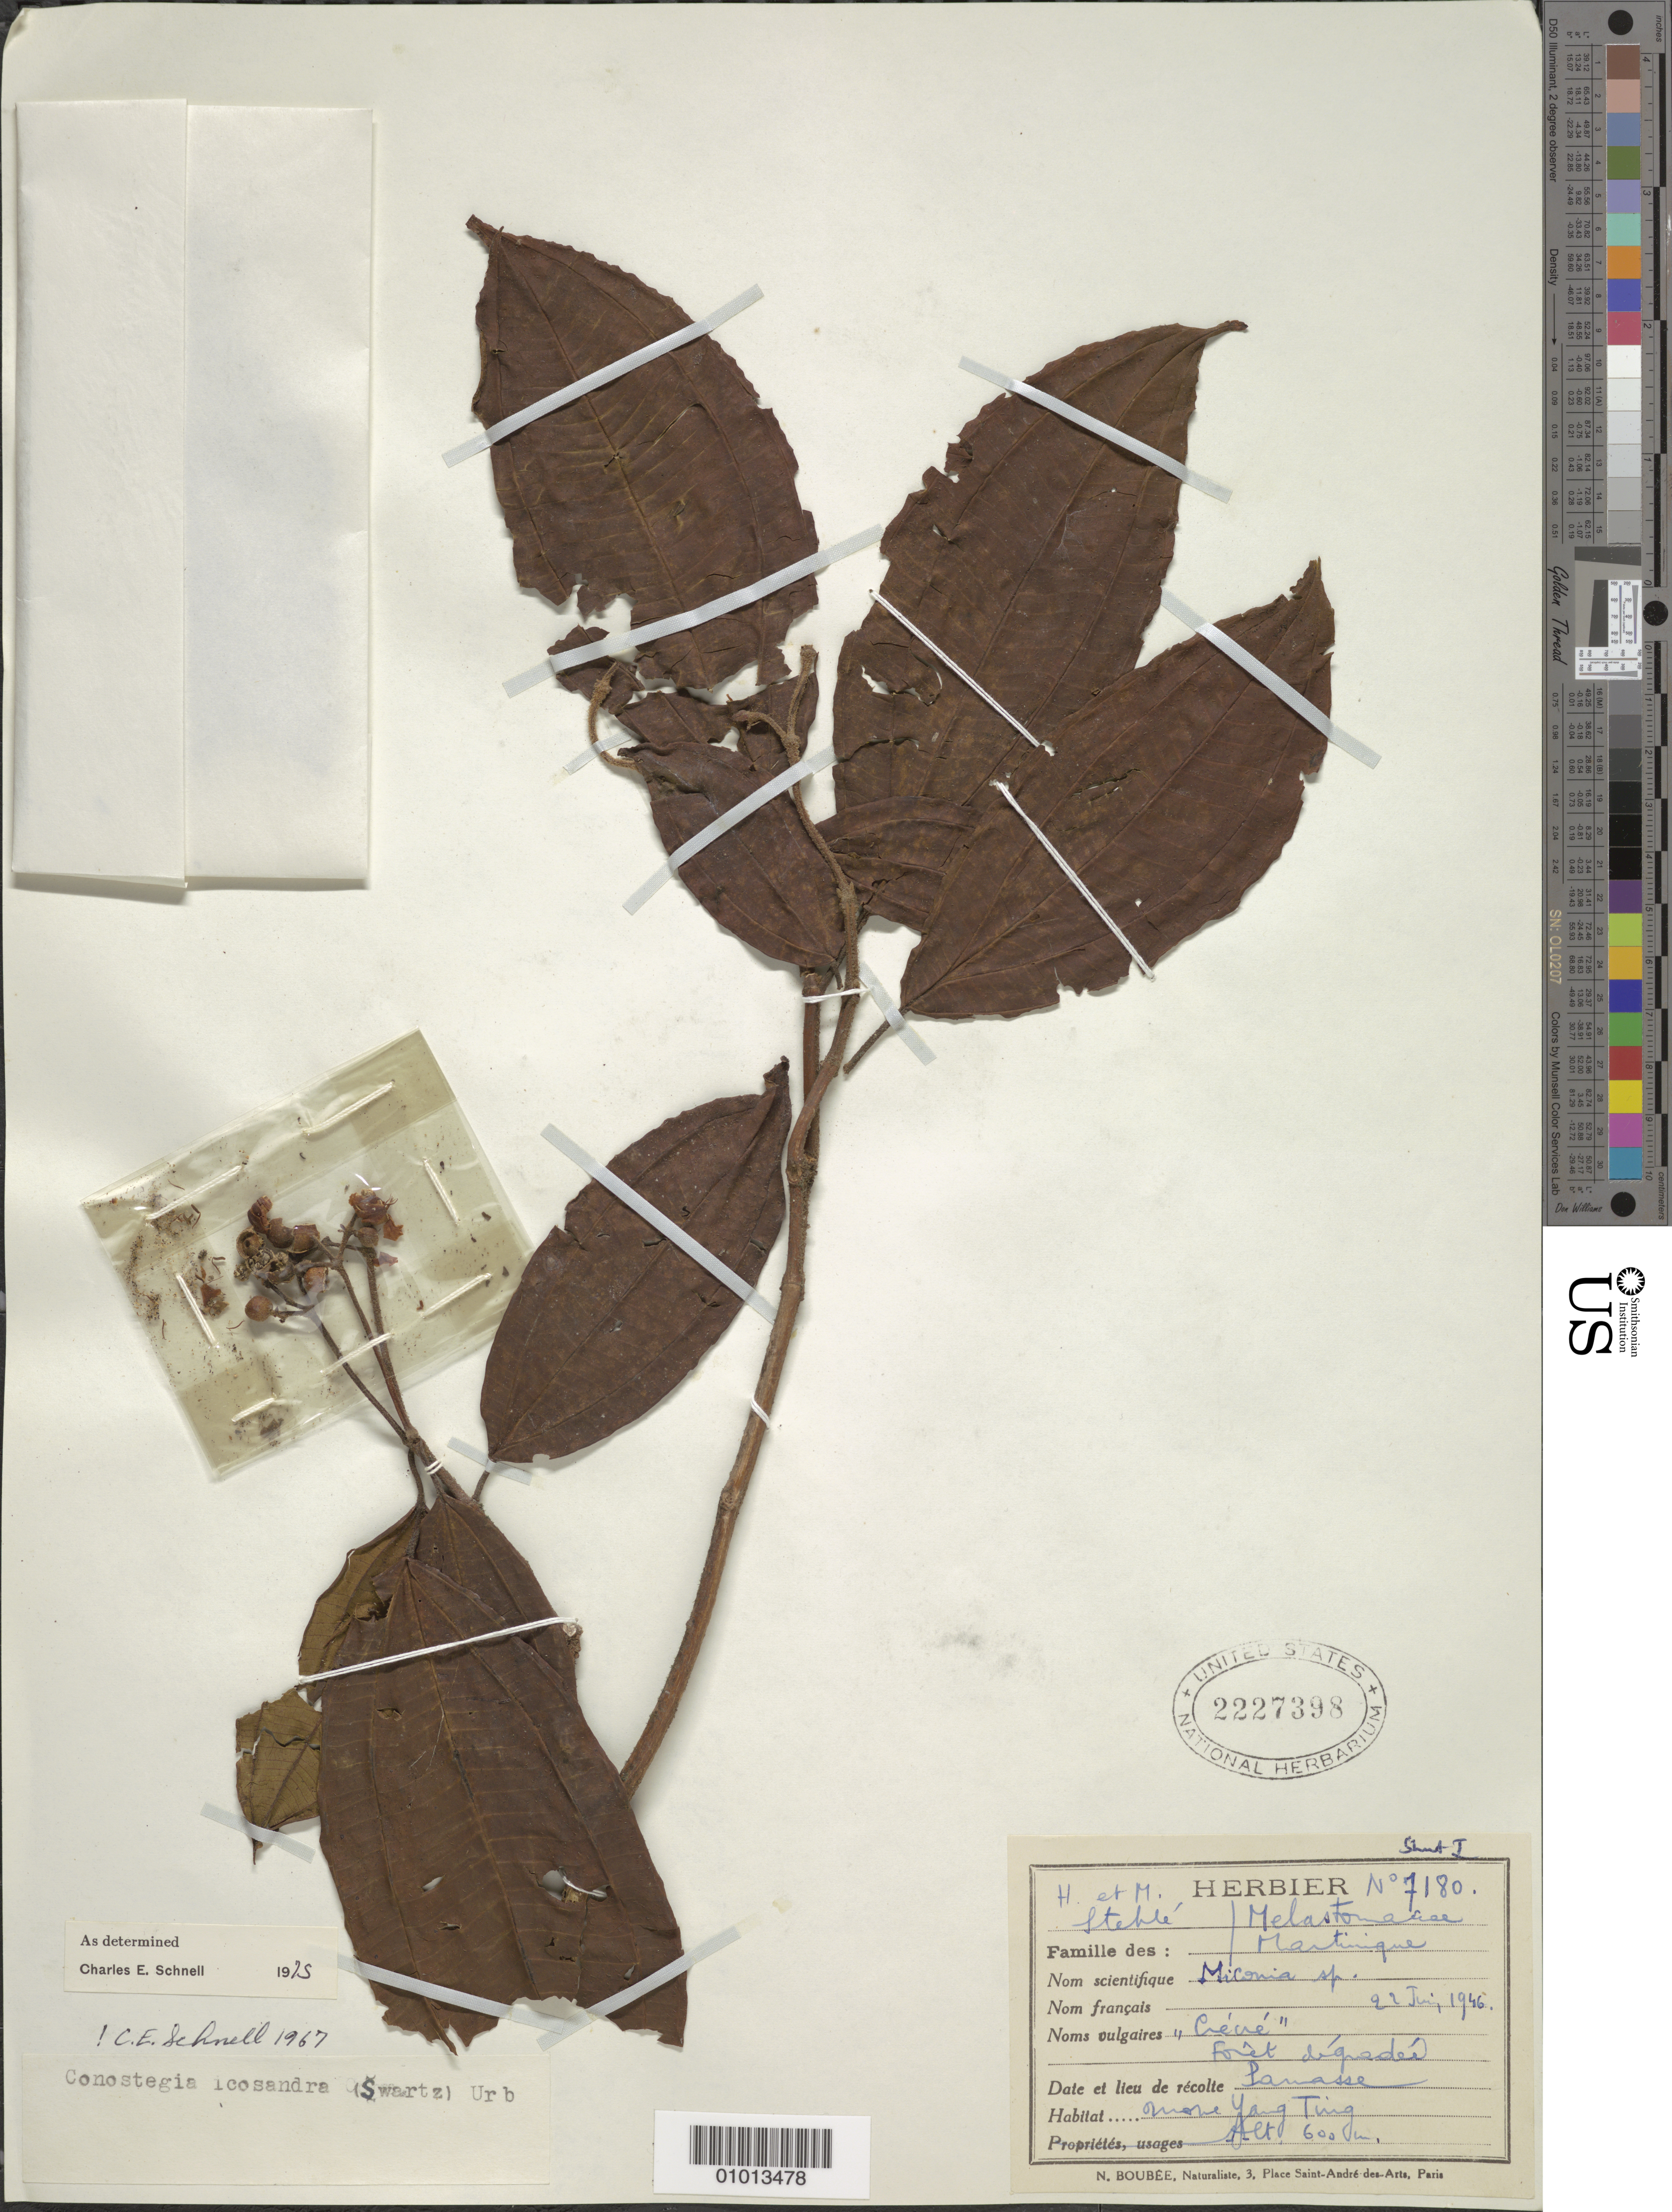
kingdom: Plantae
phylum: Tracheophyta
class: Magnoliopsida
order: Myrtales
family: Melastomataceae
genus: Conostegia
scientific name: Conostegia icosandra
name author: (Sw.) Urb.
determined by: Schnell, C. E.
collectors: H. Stehlé & M. Stehlé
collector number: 7180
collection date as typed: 22 Jun 1946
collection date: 1946-06-22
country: Martinique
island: Martinique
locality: Parnasse; Morne Yang Ting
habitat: Forêt dégradée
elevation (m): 600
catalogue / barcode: US 2227398